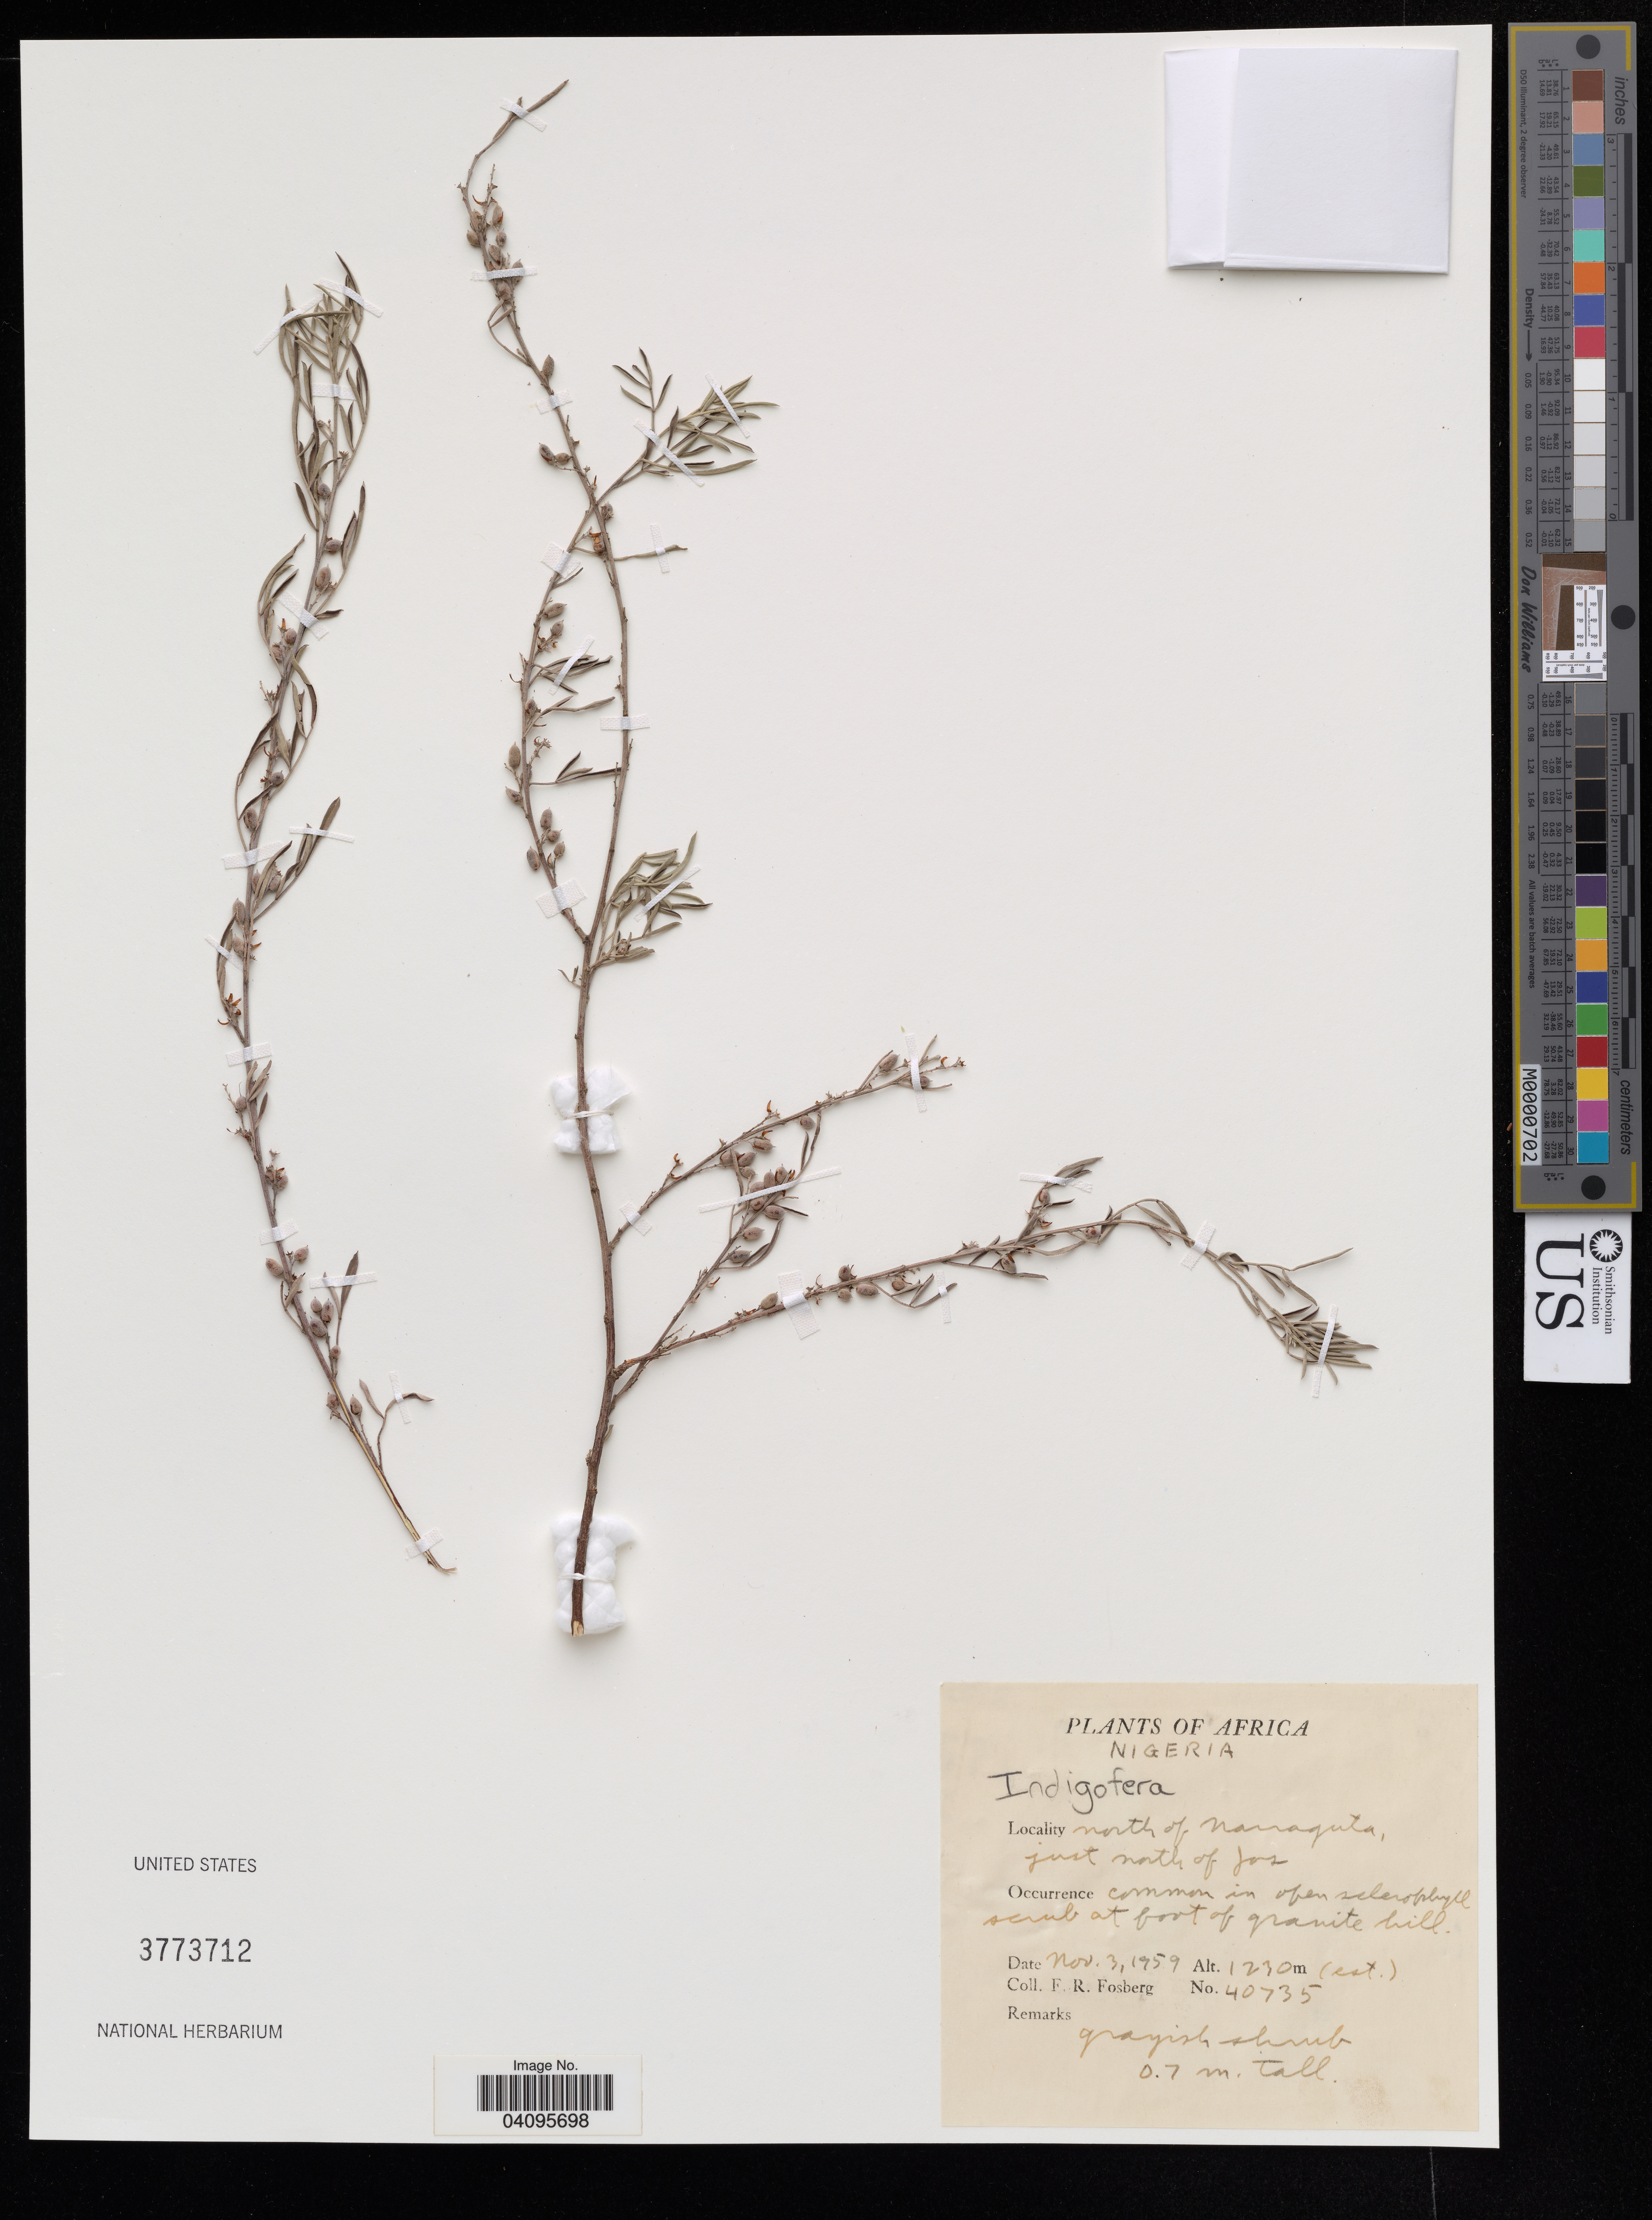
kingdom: Plantae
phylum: Tracheophyta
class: Magnoliopsida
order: Fabales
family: Fabaceae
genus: Indigofera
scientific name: Indigofera sp.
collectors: F. R. Fosberg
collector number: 40735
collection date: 1959-11-03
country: Nigeria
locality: North of Narragata, just north of Jos.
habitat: Open scrub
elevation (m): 1230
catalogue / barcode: US 3773712